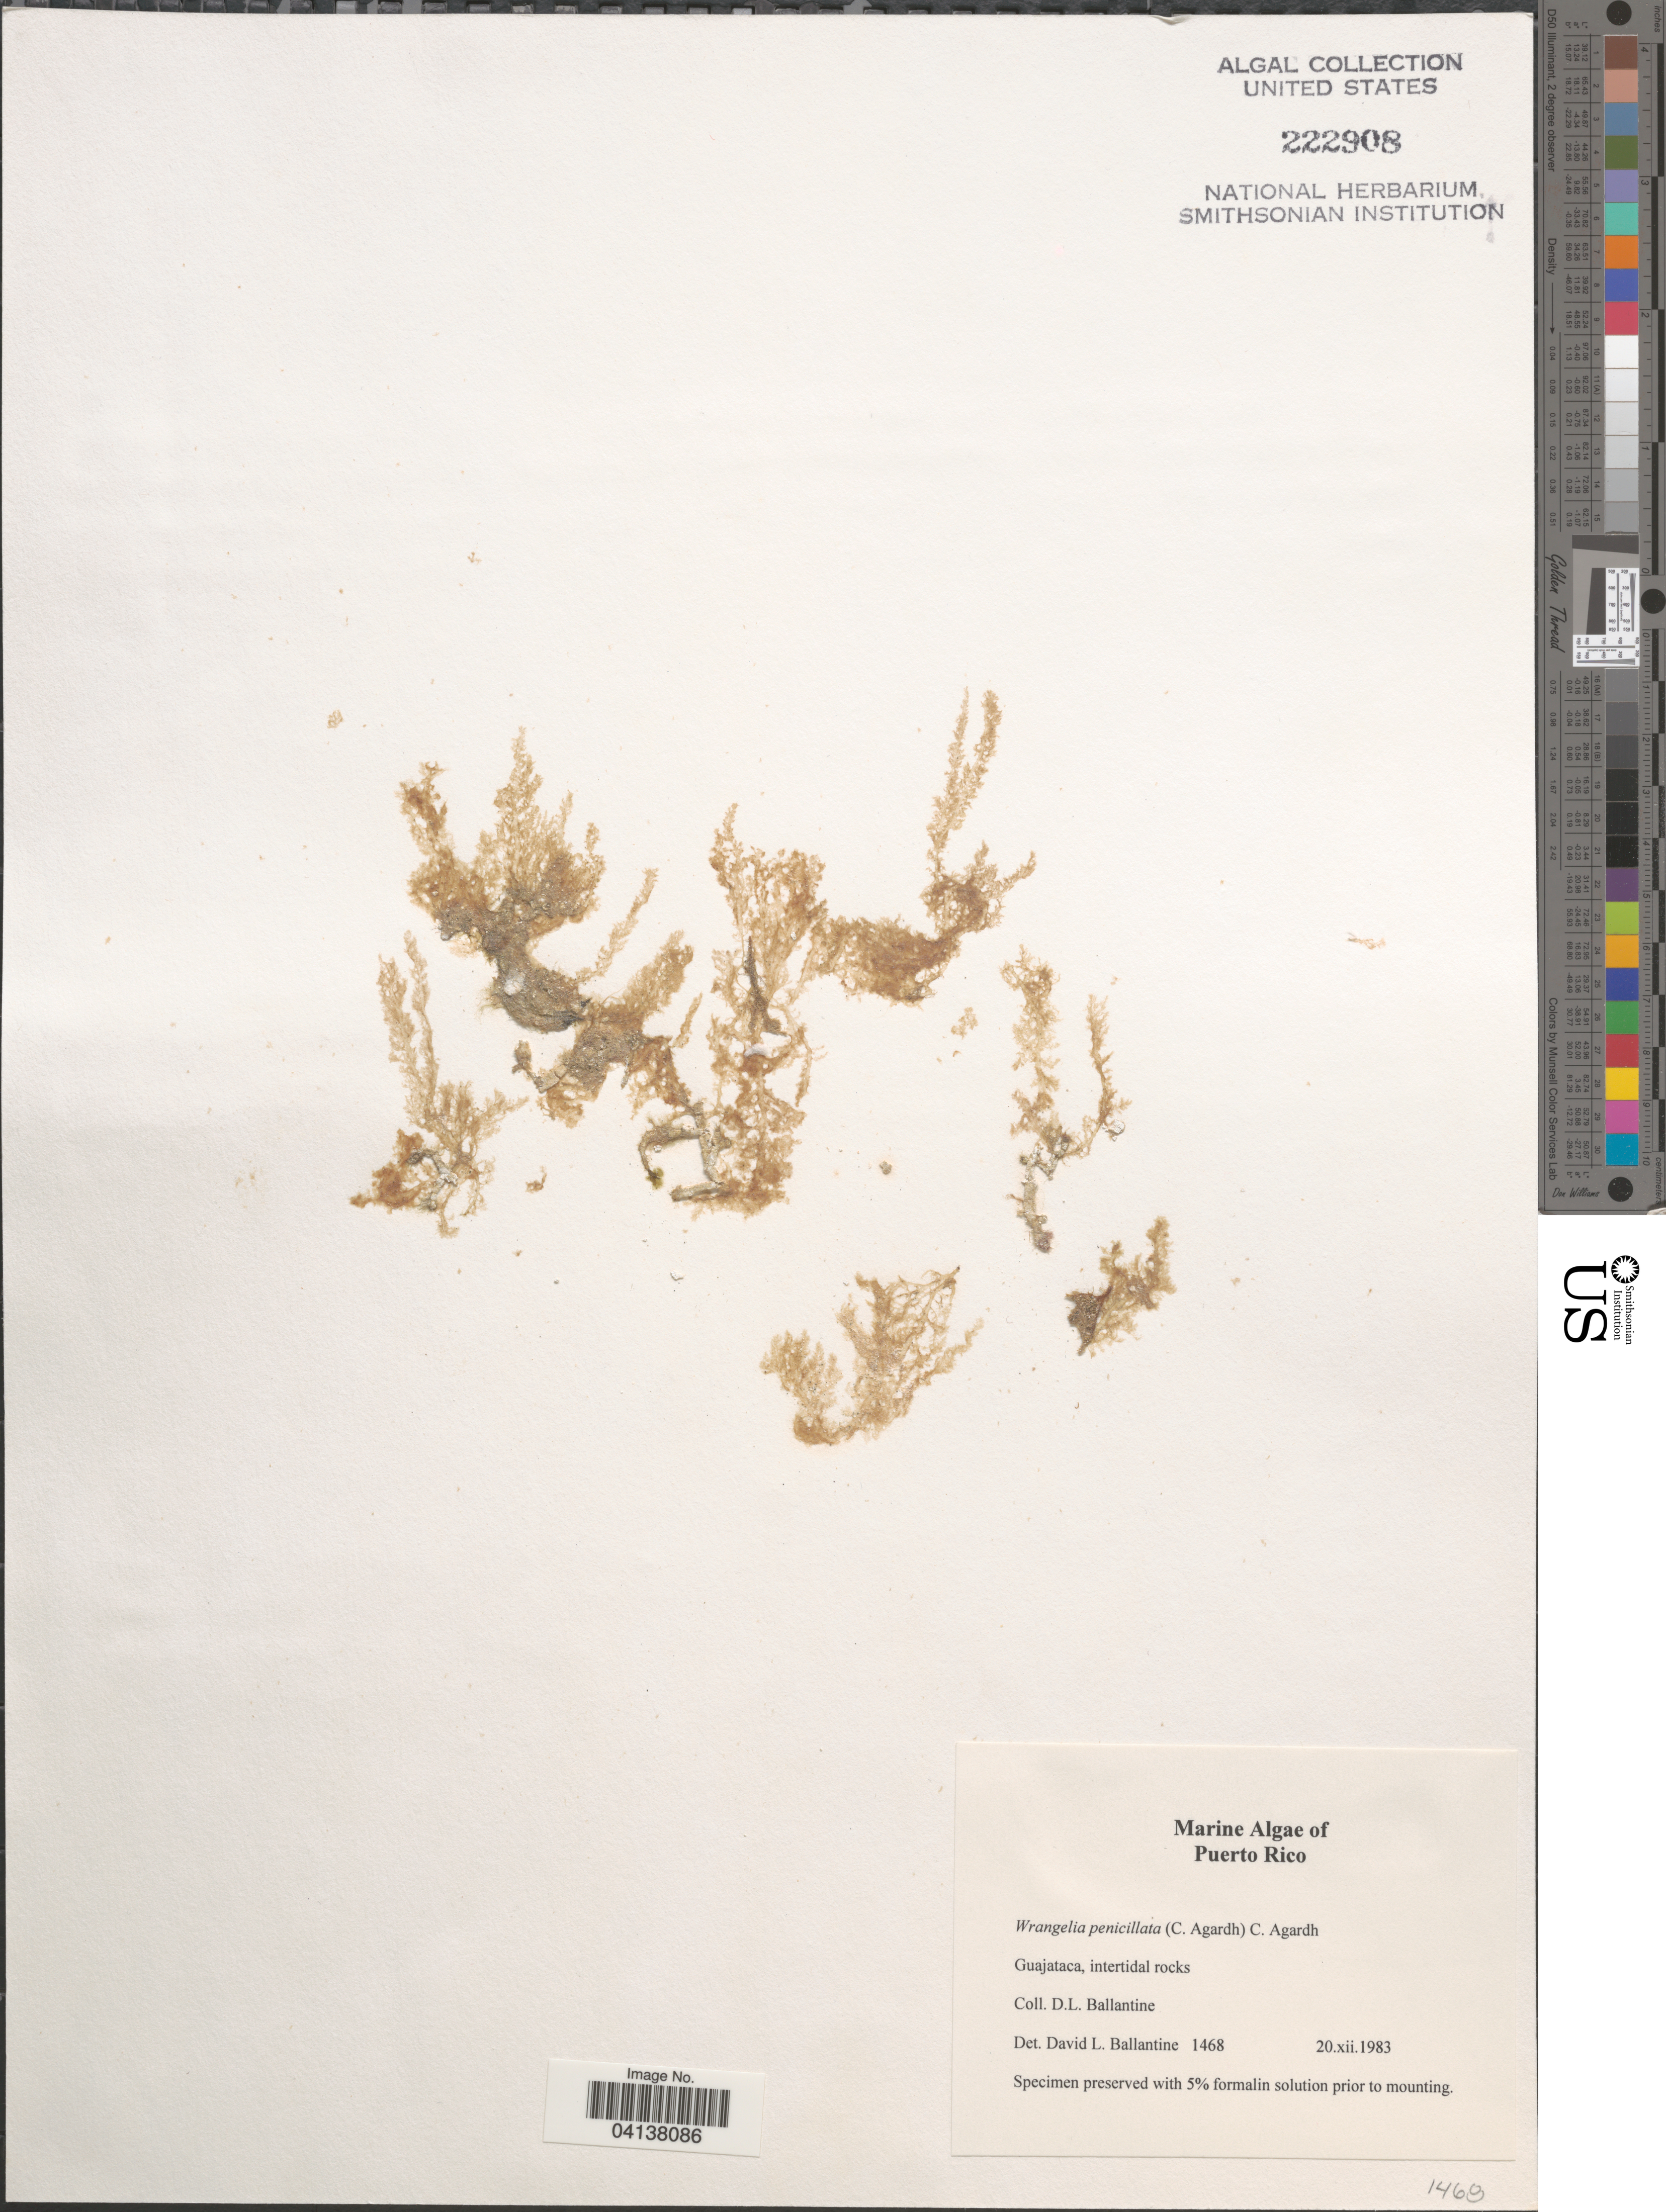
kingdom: Plantae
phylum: Rhodophyta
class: Florideophyceae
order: Ceramiales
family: Wrangeliaceae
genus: Wrangelia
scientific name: Wrangelia penicillata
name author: (C. Agardh) C. Agardh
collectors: D.L. Ballantine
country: Puerto Rico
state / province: Guajataca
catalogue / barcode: US 222908